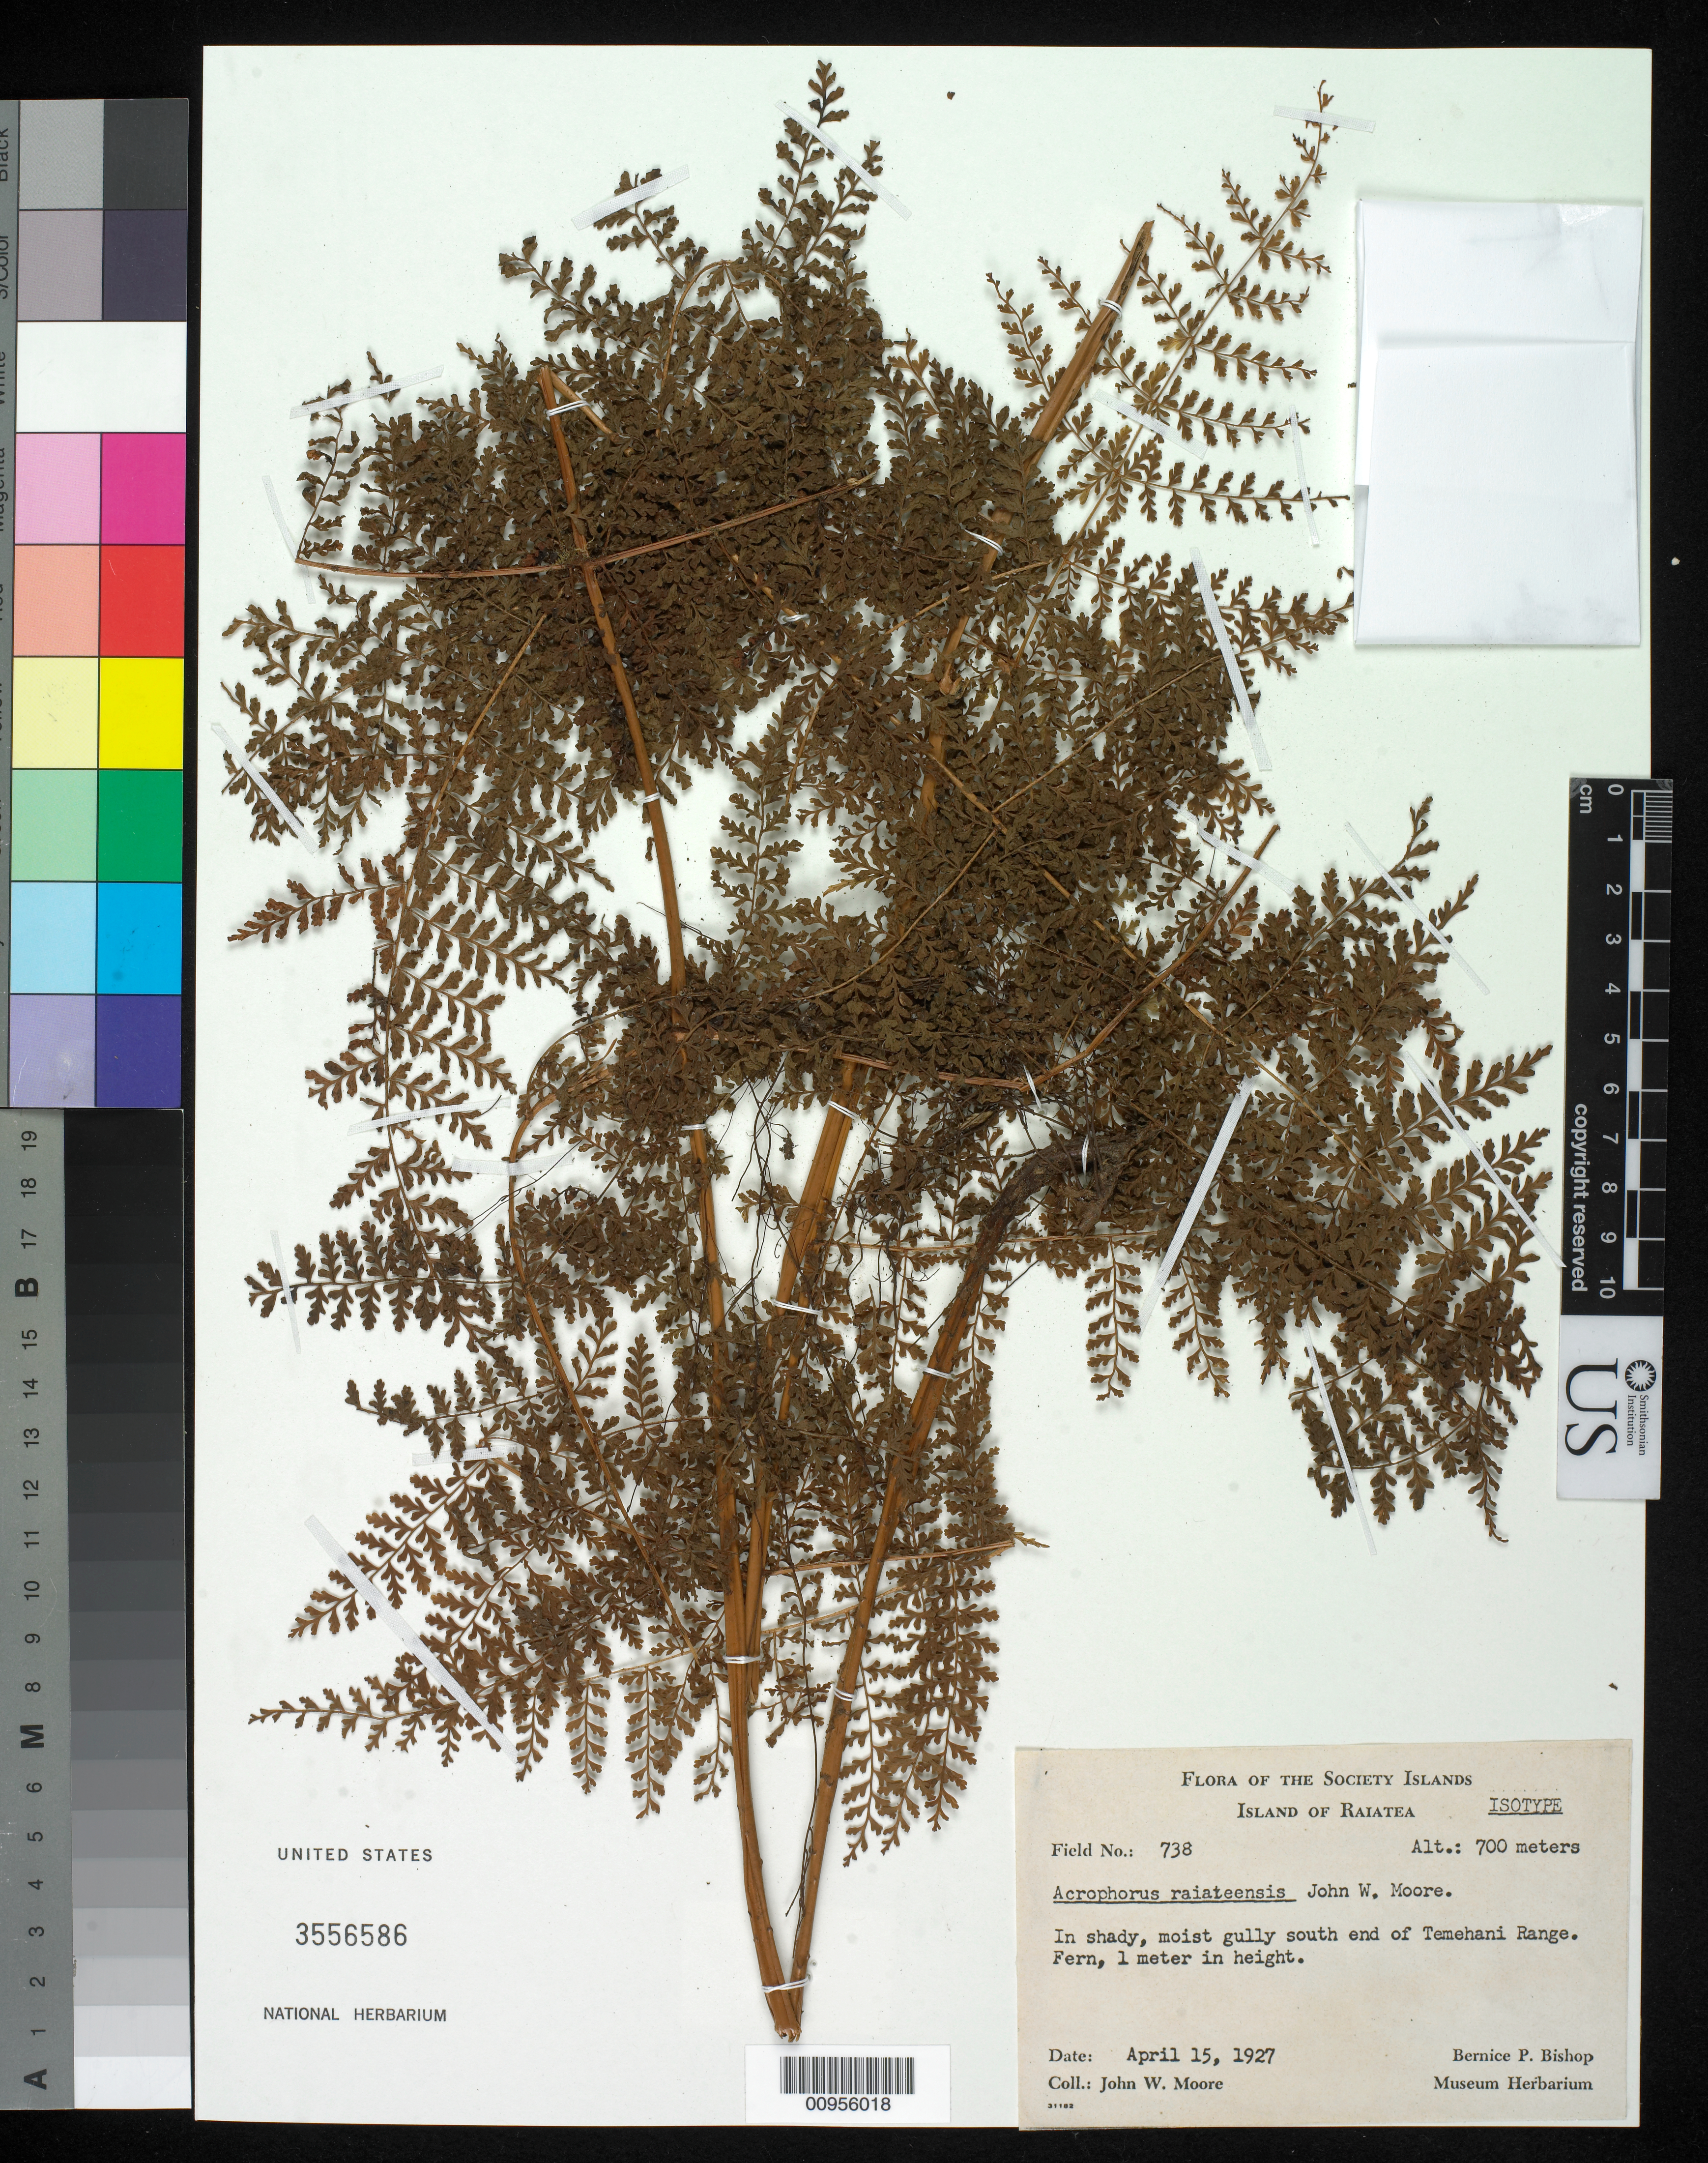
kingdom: Plantae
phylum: Tracheophyta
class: Polypodiopsida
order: Polypodiales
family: Dryopteridaceae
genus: Acrophorus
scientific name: Acrophorus raiateensis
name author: J.W. Moore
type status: Isotype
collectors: J. W. Moore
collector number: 738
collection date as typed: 15 Apr 1927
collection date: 1927-04-15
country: French Polynesia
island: Raiatea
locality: South end of Temehani Range.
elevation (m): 700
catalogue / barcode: US 3556586